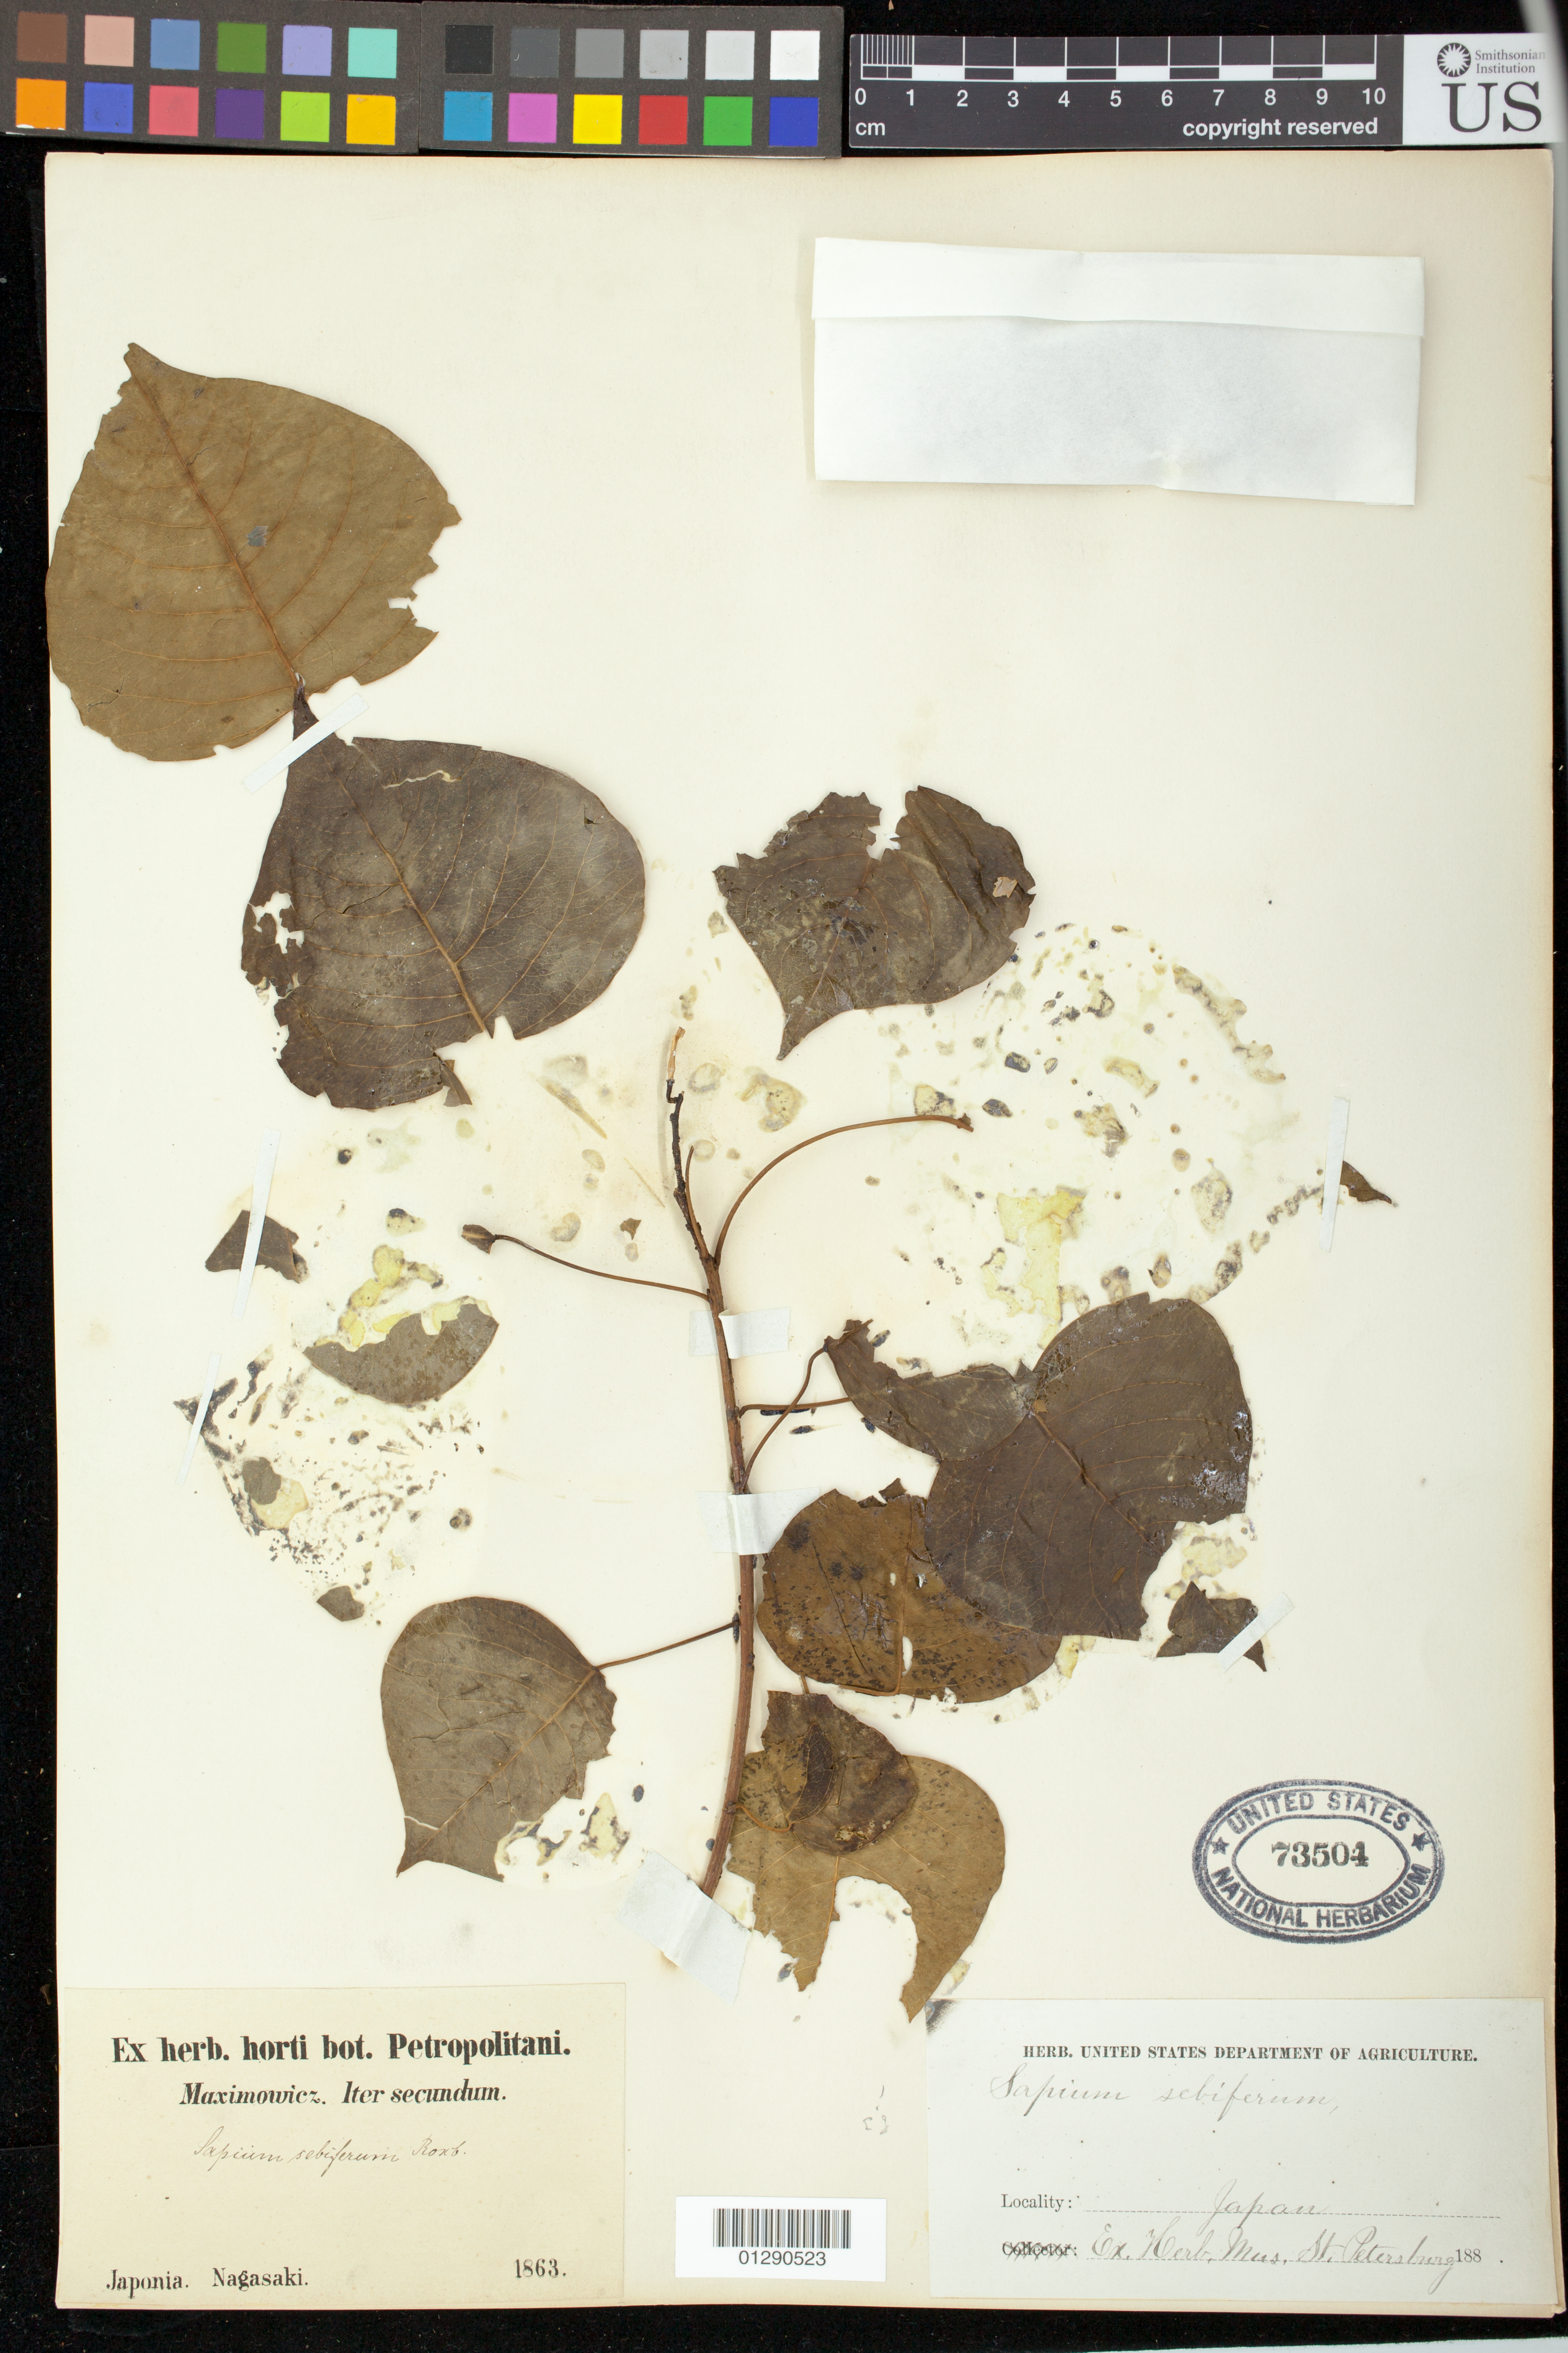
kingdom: Plantae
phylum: Tracheophyta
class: Magnoliopsida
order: Malpighiales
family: Euphorbiaceae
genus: Sapium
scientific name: Sapium sebiferum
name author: (L.) Roxb.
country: Japan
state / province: Nagasaki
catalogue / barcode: US 73504